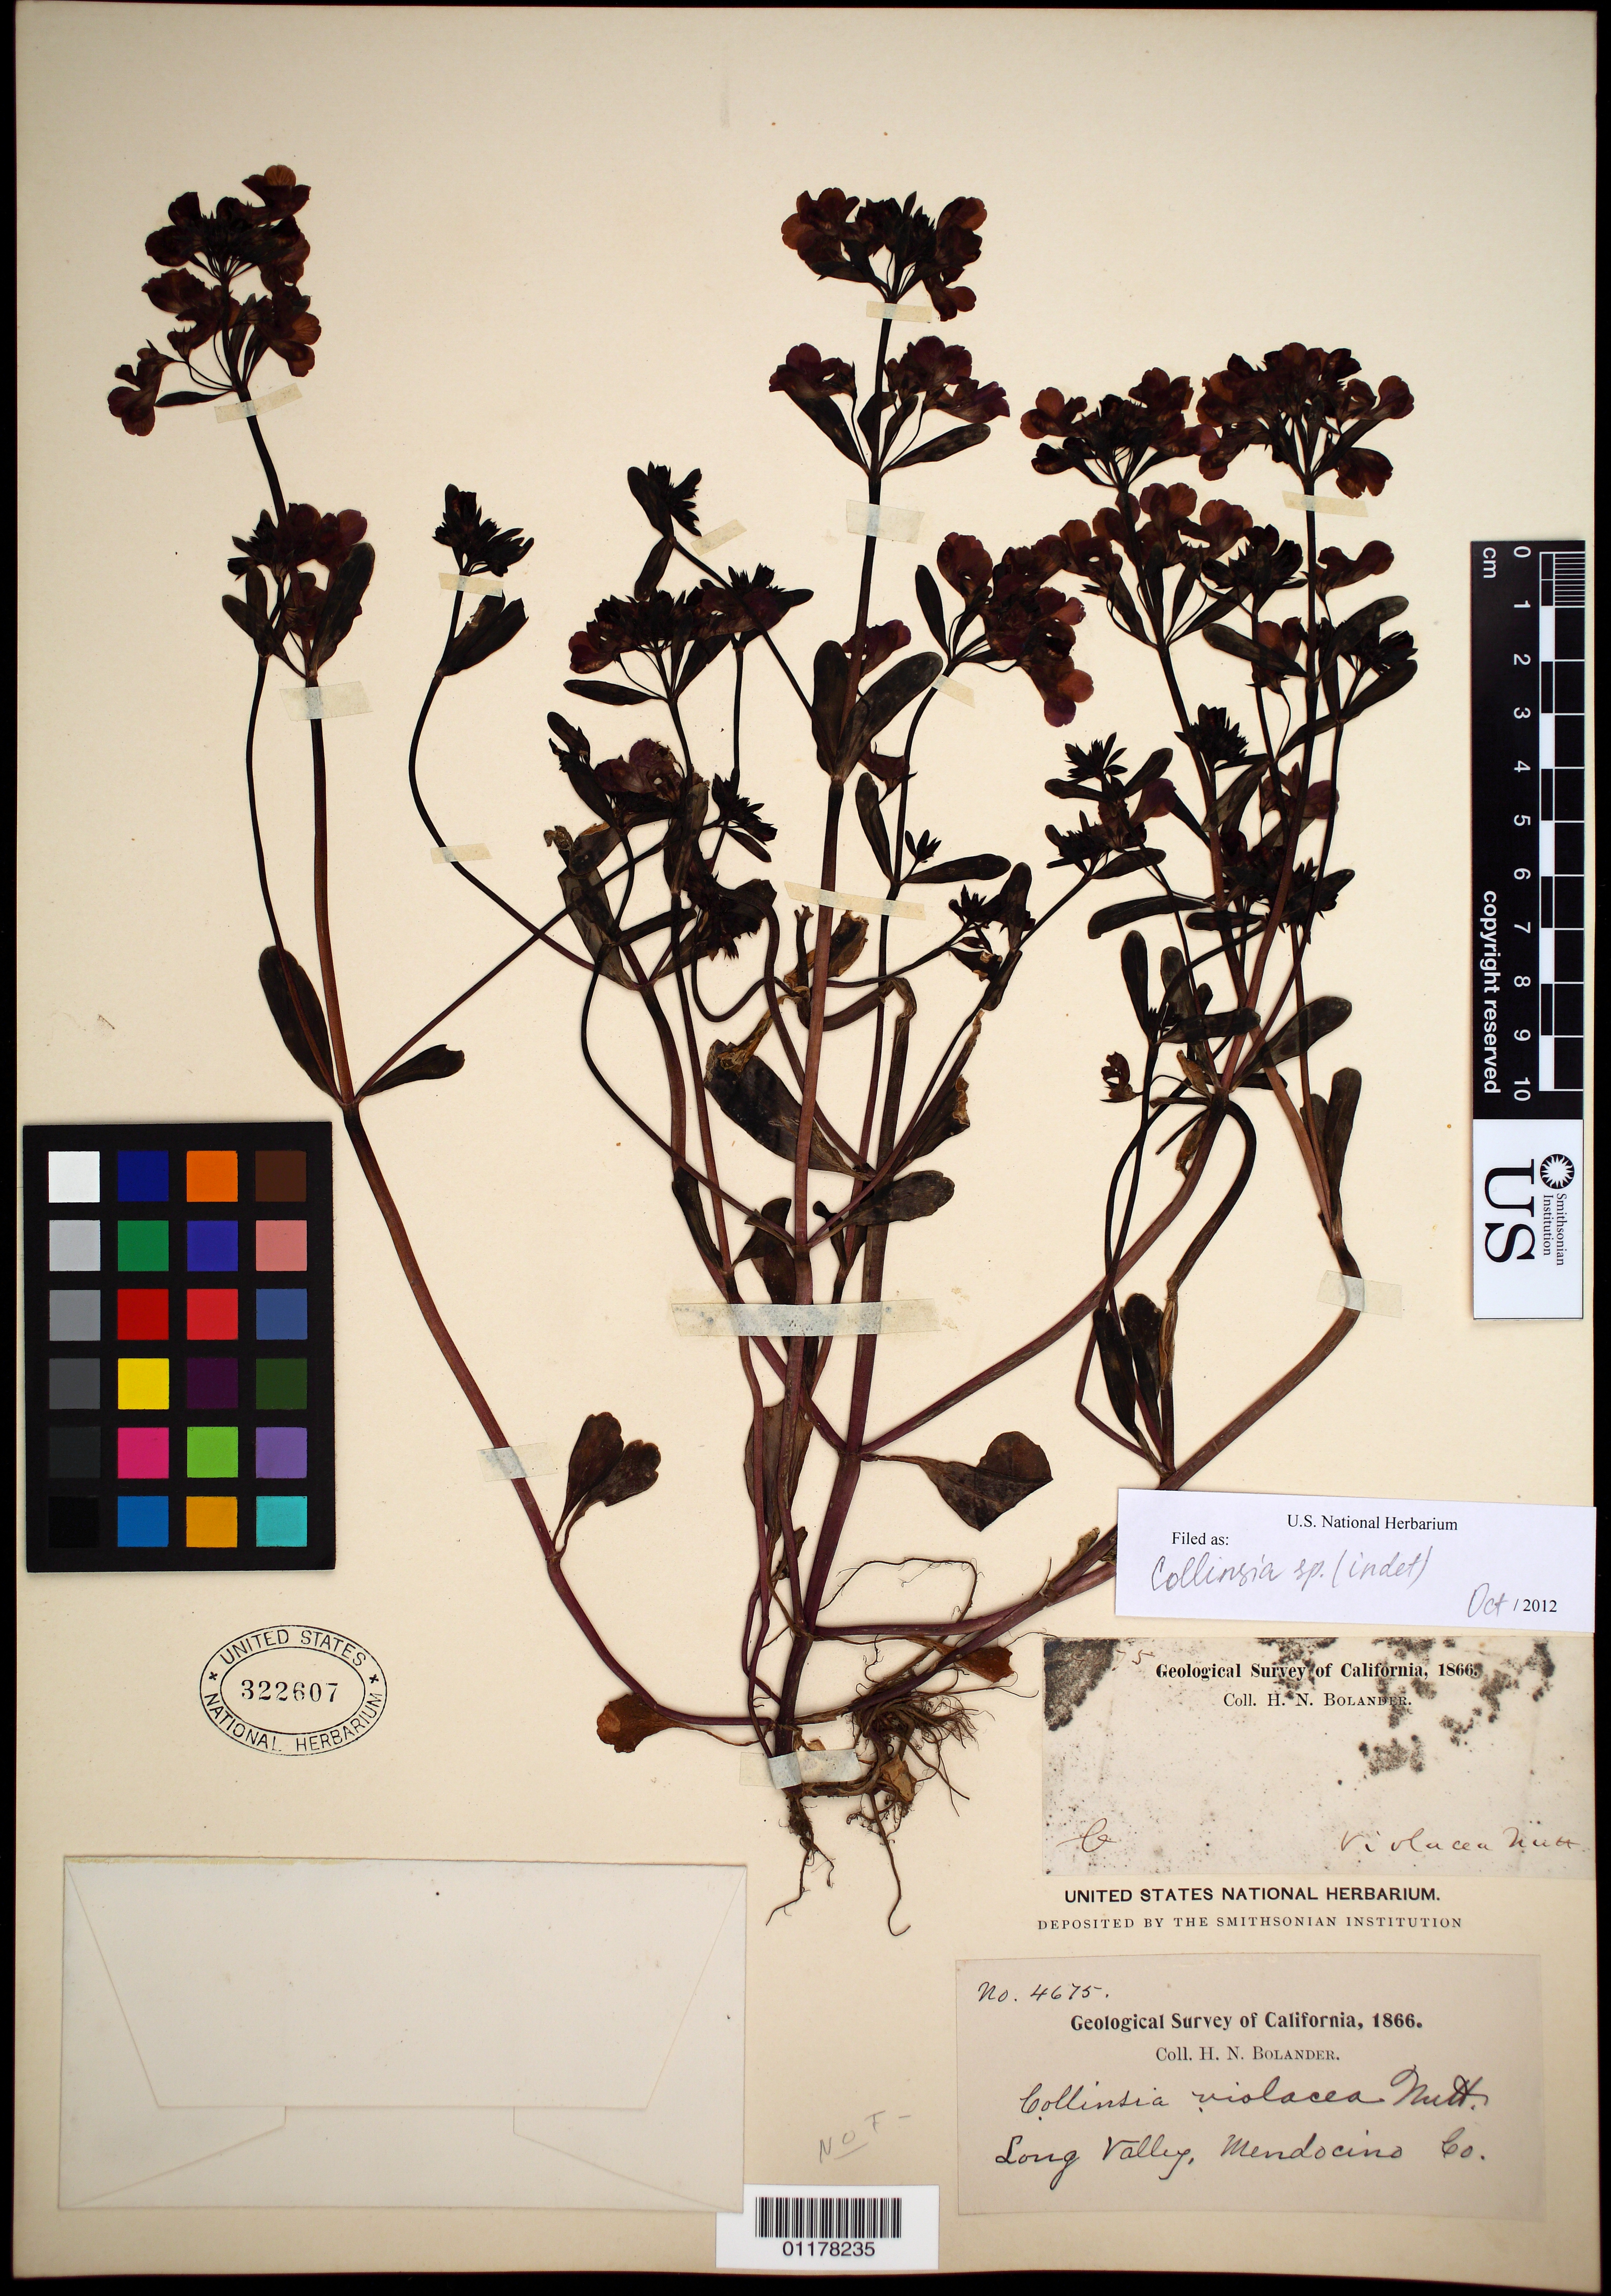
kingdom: Plantae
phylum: Tracheophyta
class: Magnoliopsida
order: Lamiales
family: Plantaginaceae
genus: Collinsia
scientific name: Collinsia sp.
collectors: H. Bolander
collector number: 4675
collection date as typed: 1866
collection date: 1866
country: United States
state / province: California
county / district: Mendocino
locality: Long Valley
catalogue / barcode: US 322607